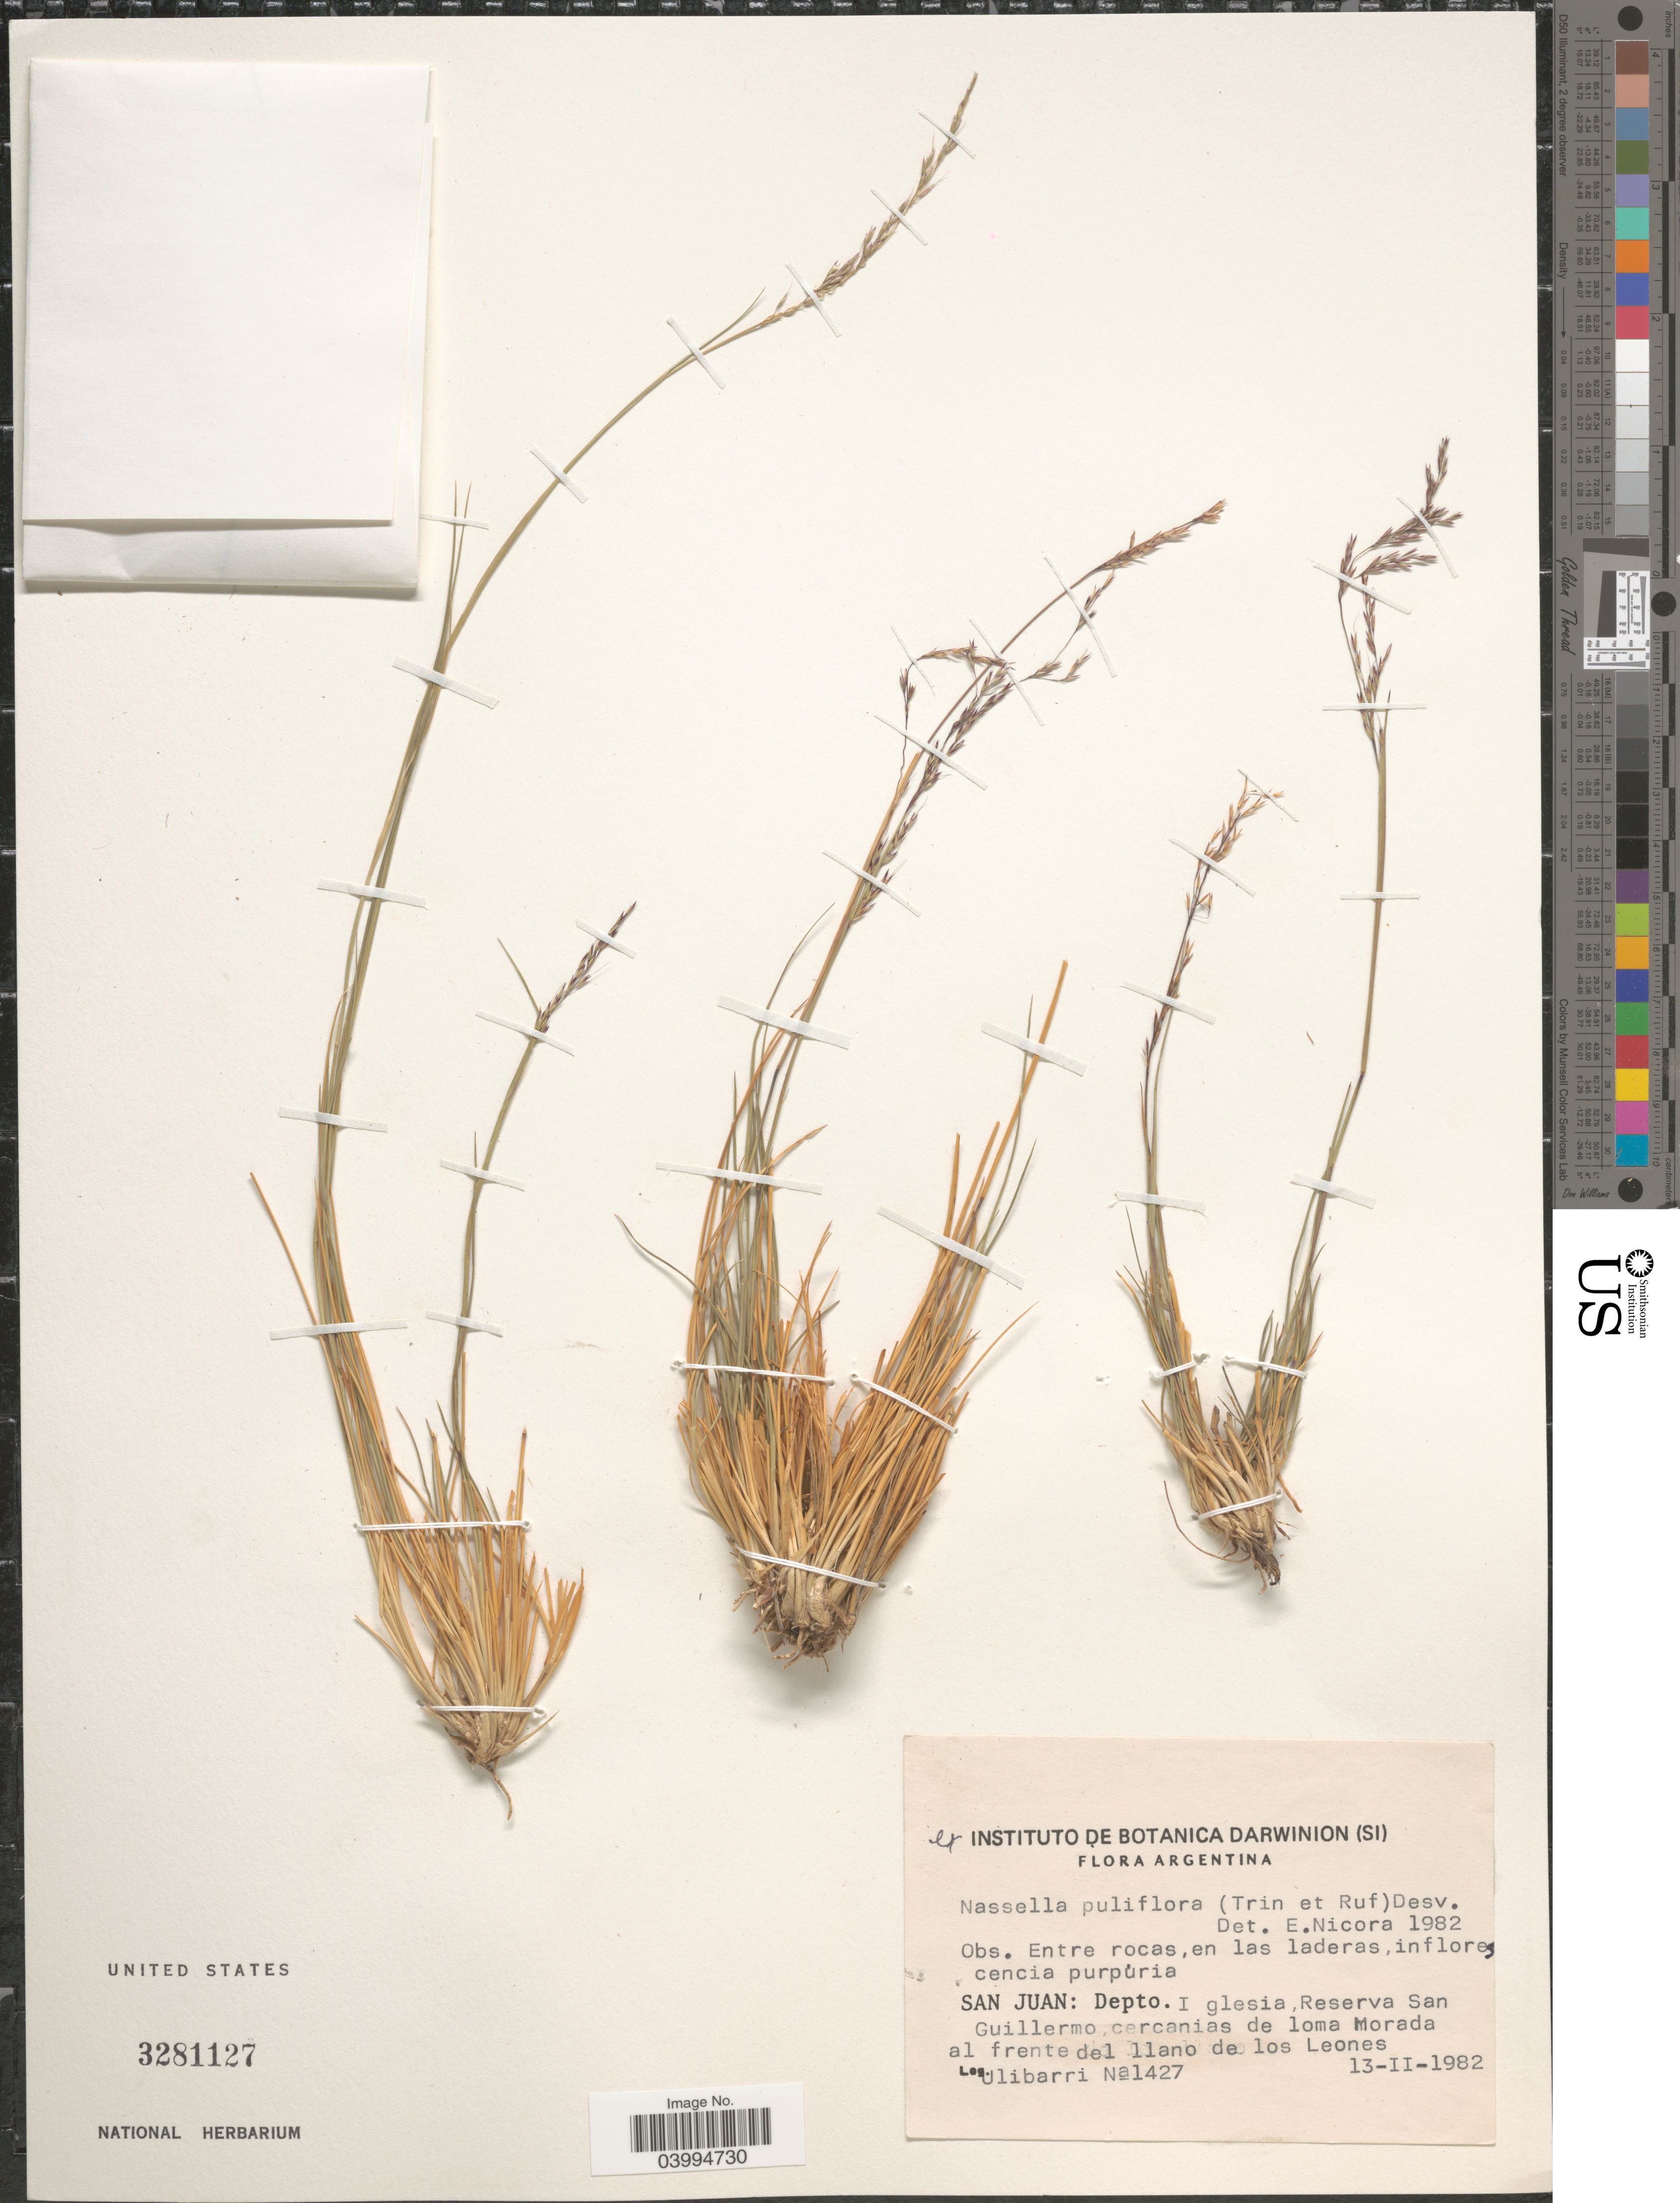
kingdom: Plantae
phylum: Tracheophyta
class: Liliopsida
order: Poales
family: Poaceae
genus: Nassella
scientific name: Nassella pubiflora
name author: (Trin. & Rupr.) É. Desv.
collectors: Ulibarri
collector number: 1427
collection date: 1982-02-13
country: Argentina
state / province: San Juan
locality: Depto. Iglesia, Reserva San Guillermo, cercanias de loma Morada al frente del llano de los Leones.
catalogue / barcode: US 3281127